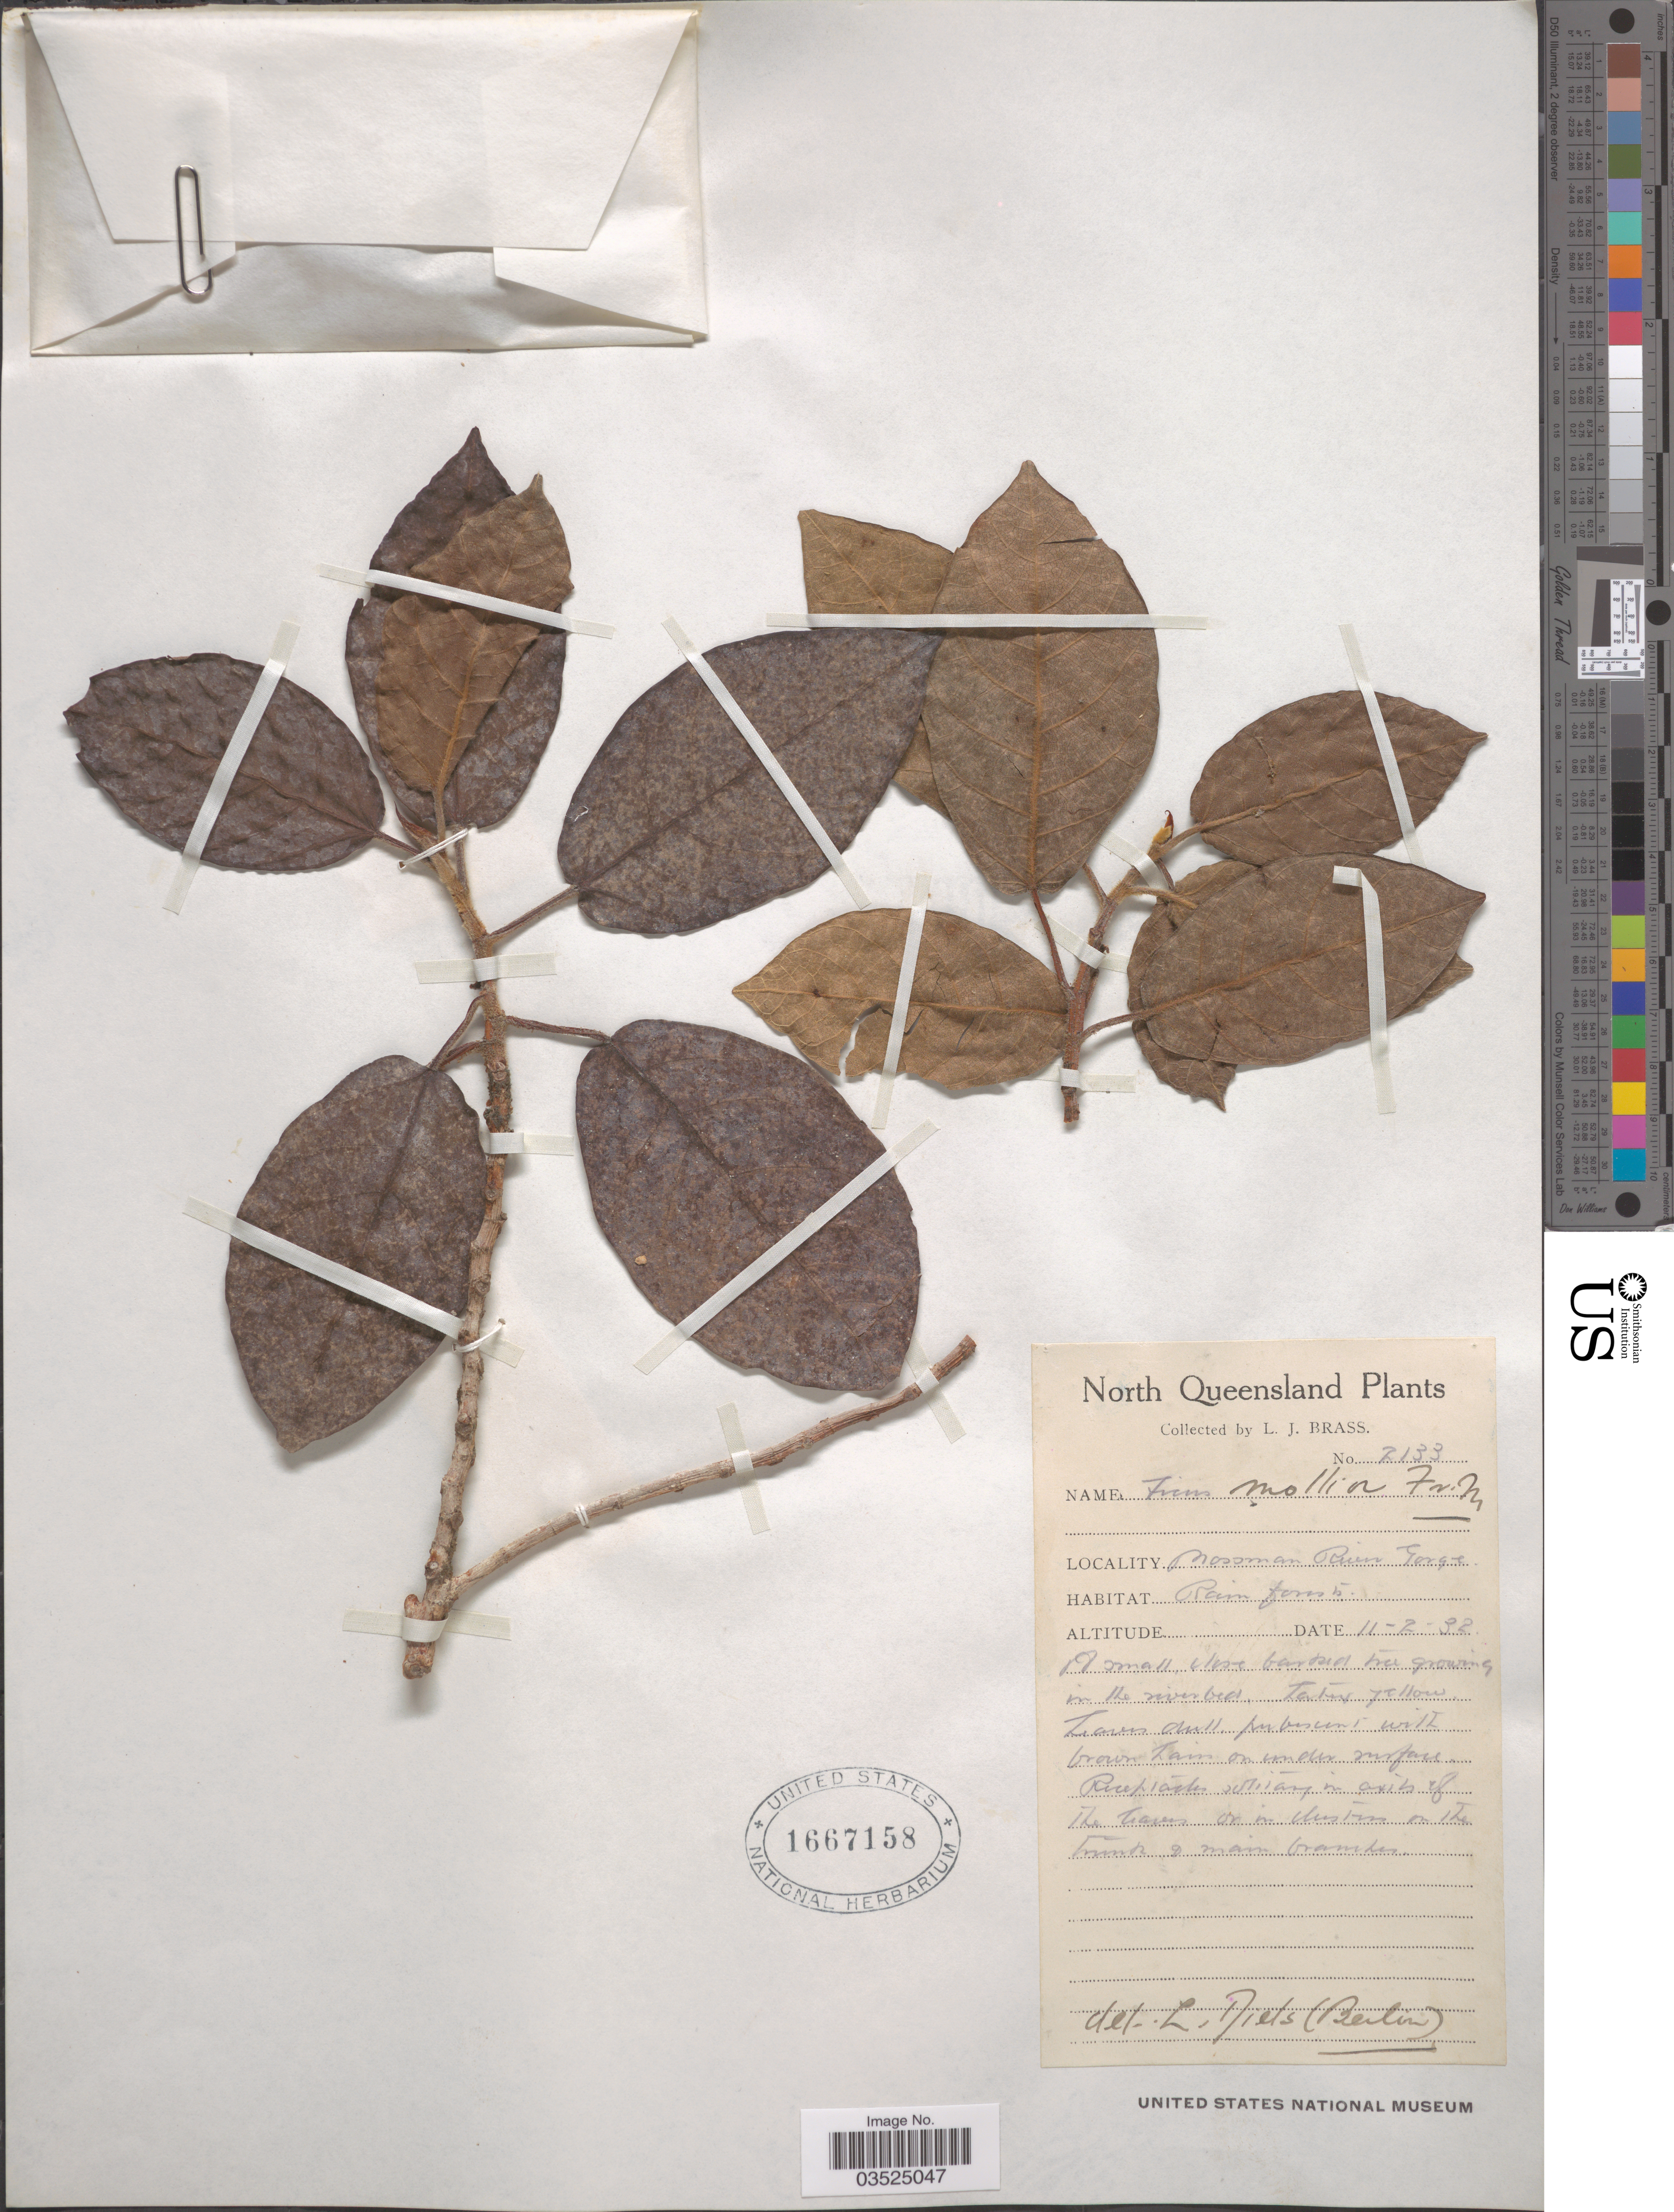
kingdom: Plantae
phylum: Tracheophyta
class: Magnoliopsida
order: Rosales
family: Moraceae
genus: Ficus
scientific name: Ficus mollior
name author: F. Muell. ex Benth.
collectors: L. J. Brass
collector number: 2133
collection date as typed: Transcribed d/m/y: 11/2/32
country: Australia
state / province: Queensland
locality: North Queensland. Mossman River Gorge.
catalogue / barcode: US 1667158